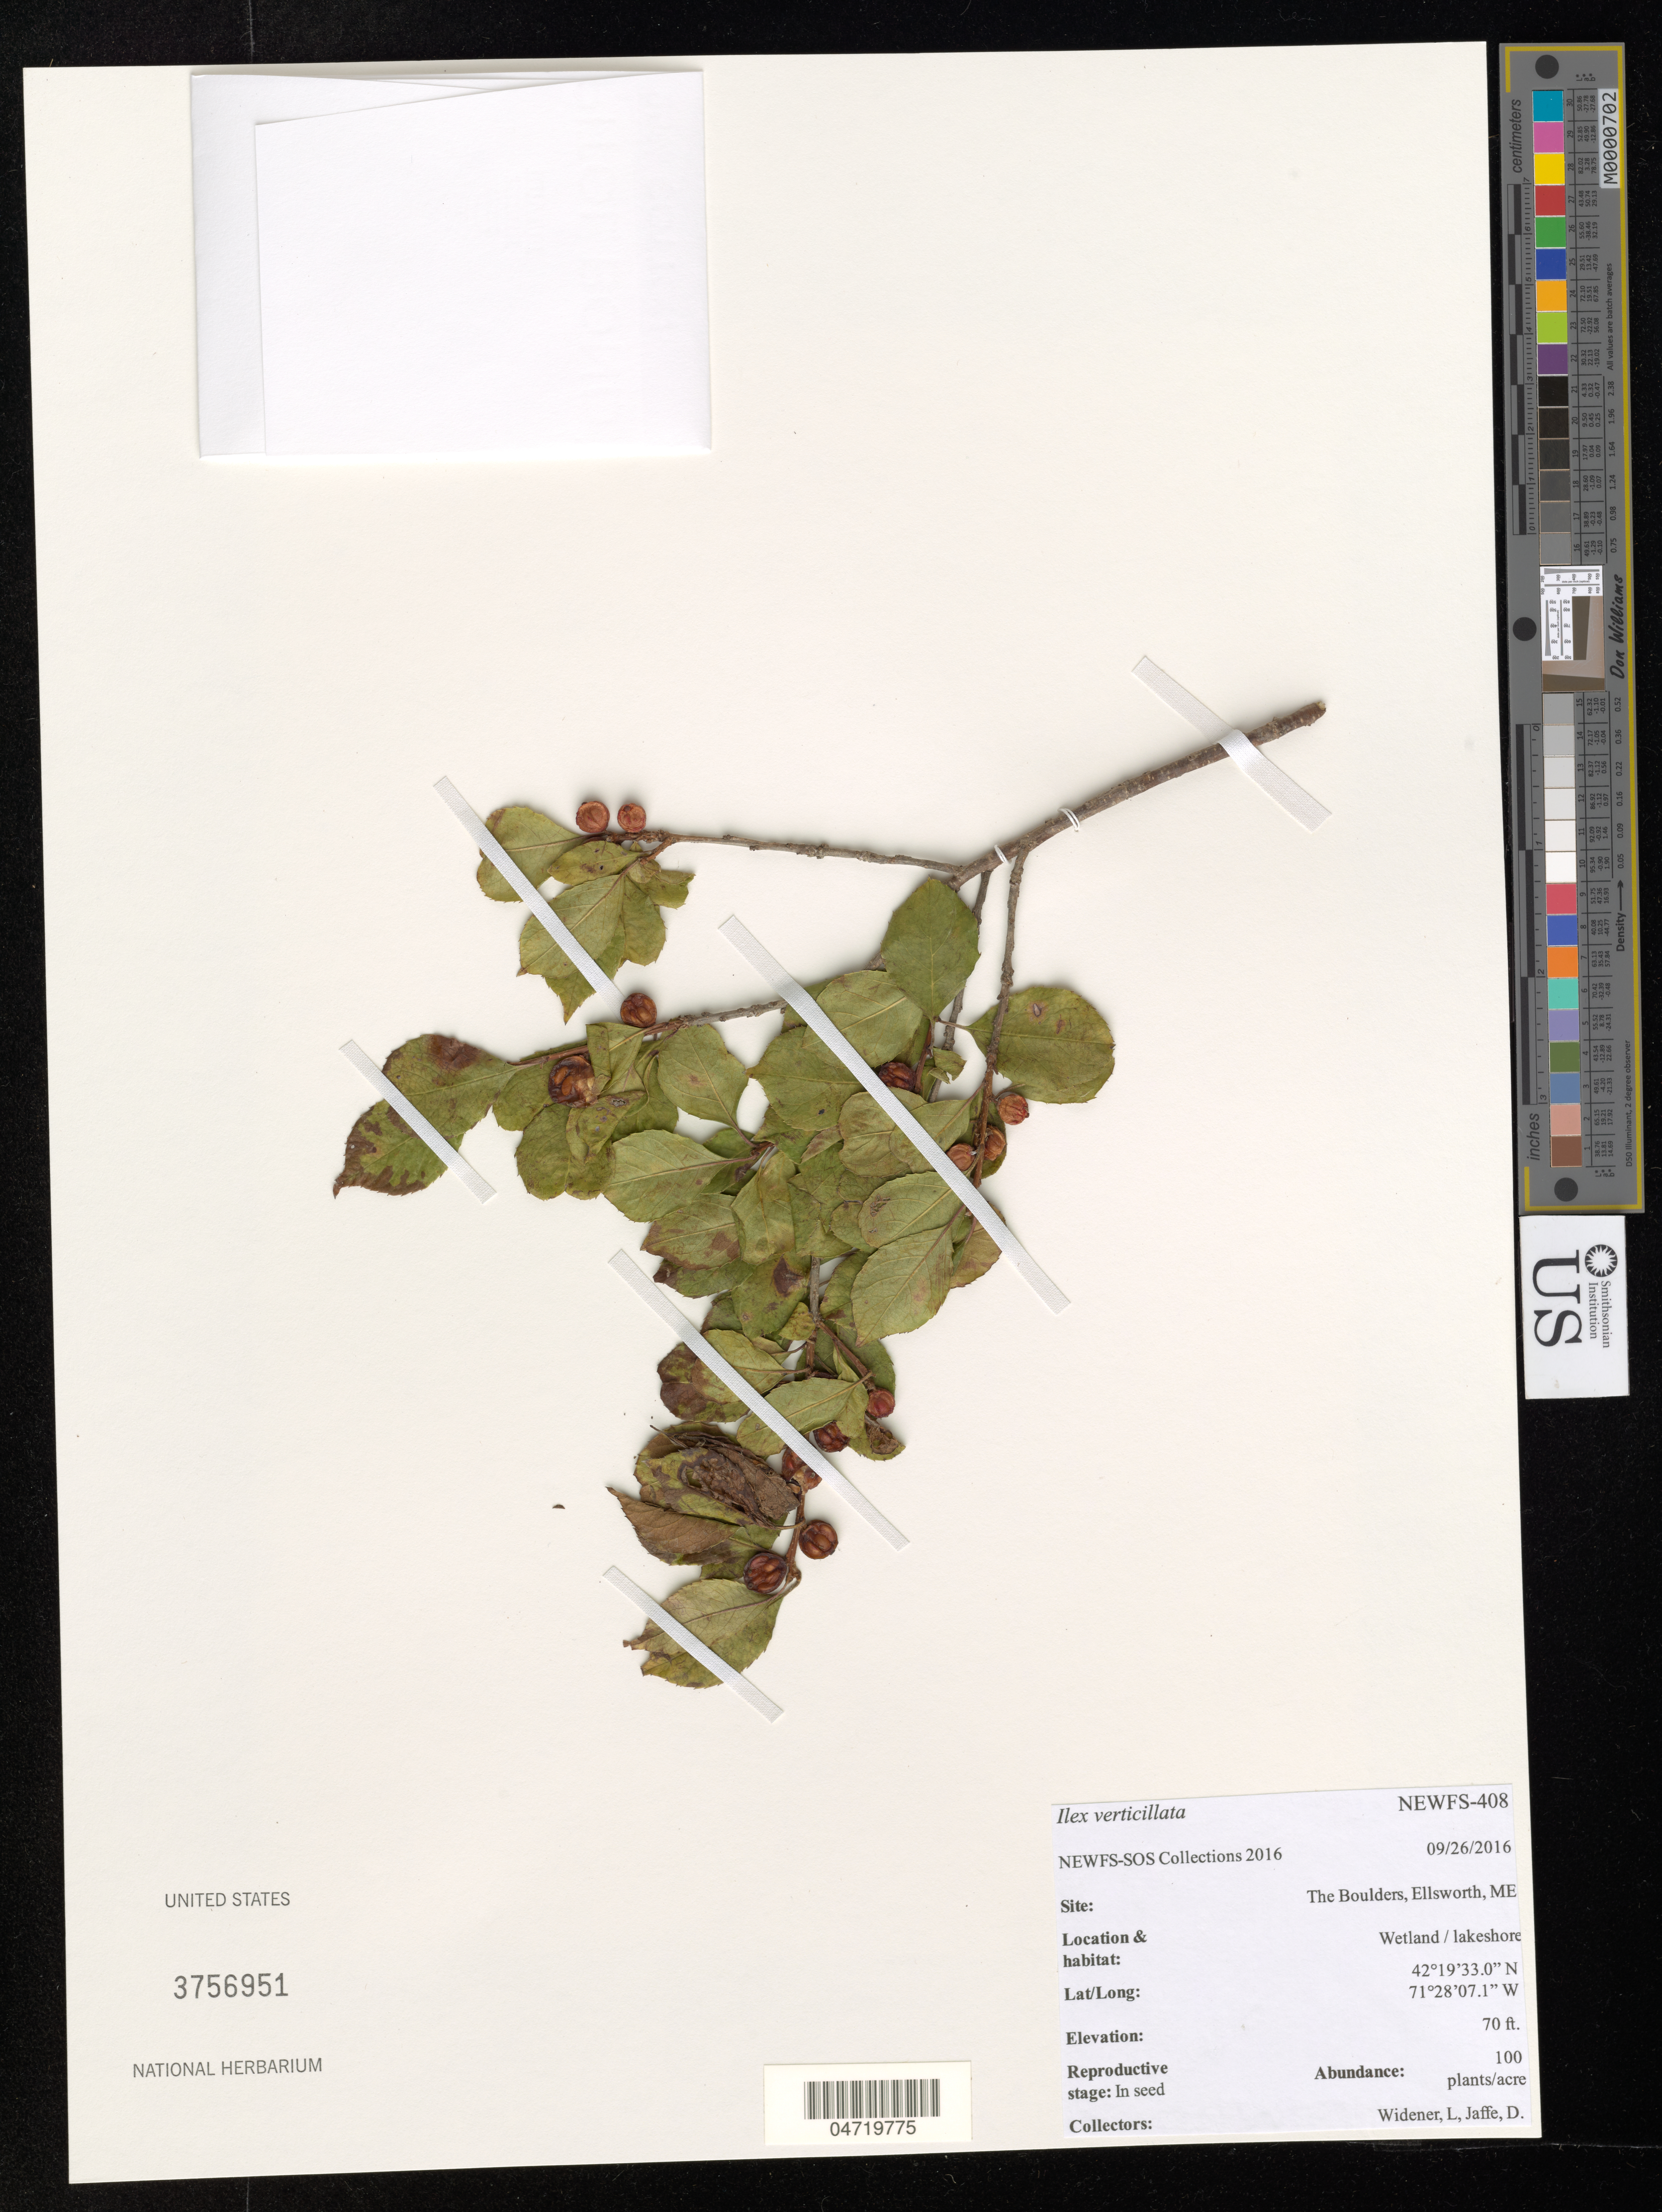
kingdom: Plantae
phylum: Tracheophyta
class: Magnoliopsida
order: Aquifoliales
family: Aquifoliaceae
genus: Ilex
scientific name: Ilex verticillata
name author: (L.) A. Gray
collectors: L. Widener & D. Jaffe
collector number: NEWFS-408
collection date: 2016-09-26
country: United States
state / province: Maine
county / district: Hancock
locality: Private Land, Ellsworth, ME, The Boulders, wetland / lakeshore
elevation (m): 21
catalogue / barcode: US 3756951